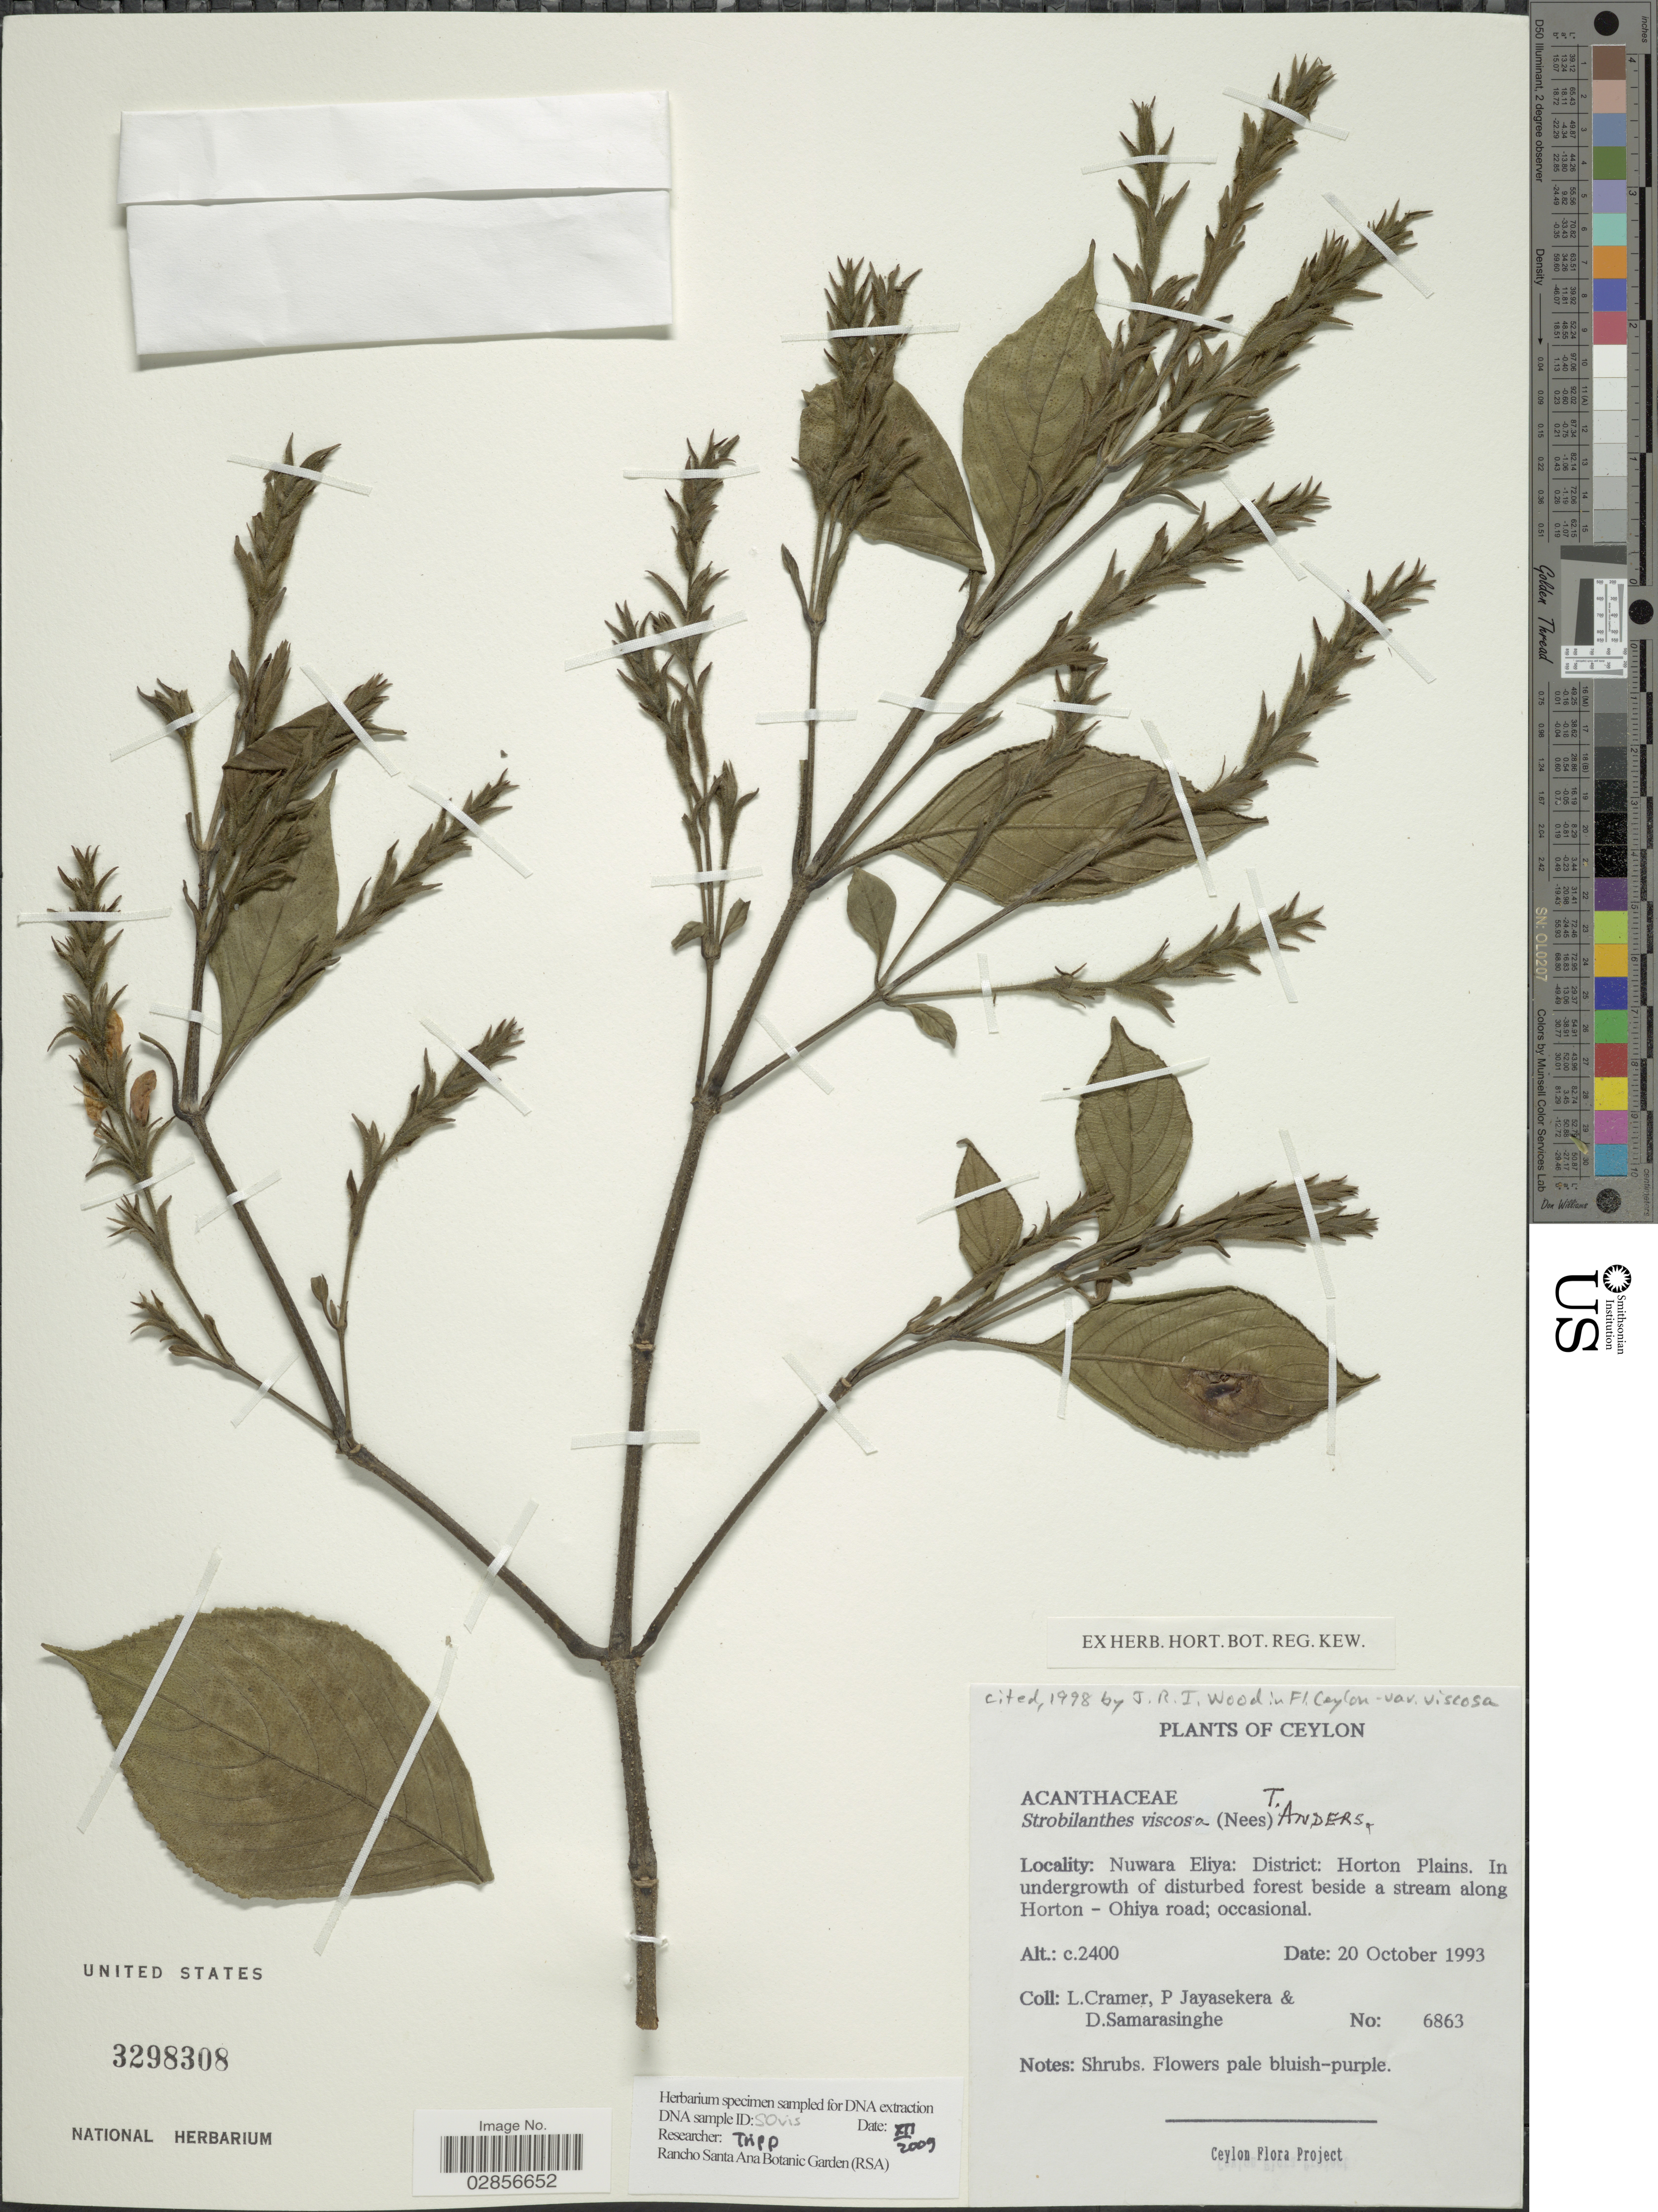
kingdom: Plantae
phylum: Tracheophyta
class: Magnoliopsida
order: Lamiales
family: Acanthaceae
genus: Strobilanthes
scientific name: Strobilanthes viscosa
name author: T. Anderson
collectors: L. H. Cramer, P. Jayasekera & D. Samarsinghe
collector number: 6863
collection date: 1993-10-20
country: Sri Lanka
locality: Ceylon, Nuwara Eliya: District: Horton Plains. In undergrowth of disturbed forest beside a stream along Horton - Ohiya road.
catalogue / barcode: US 3298308